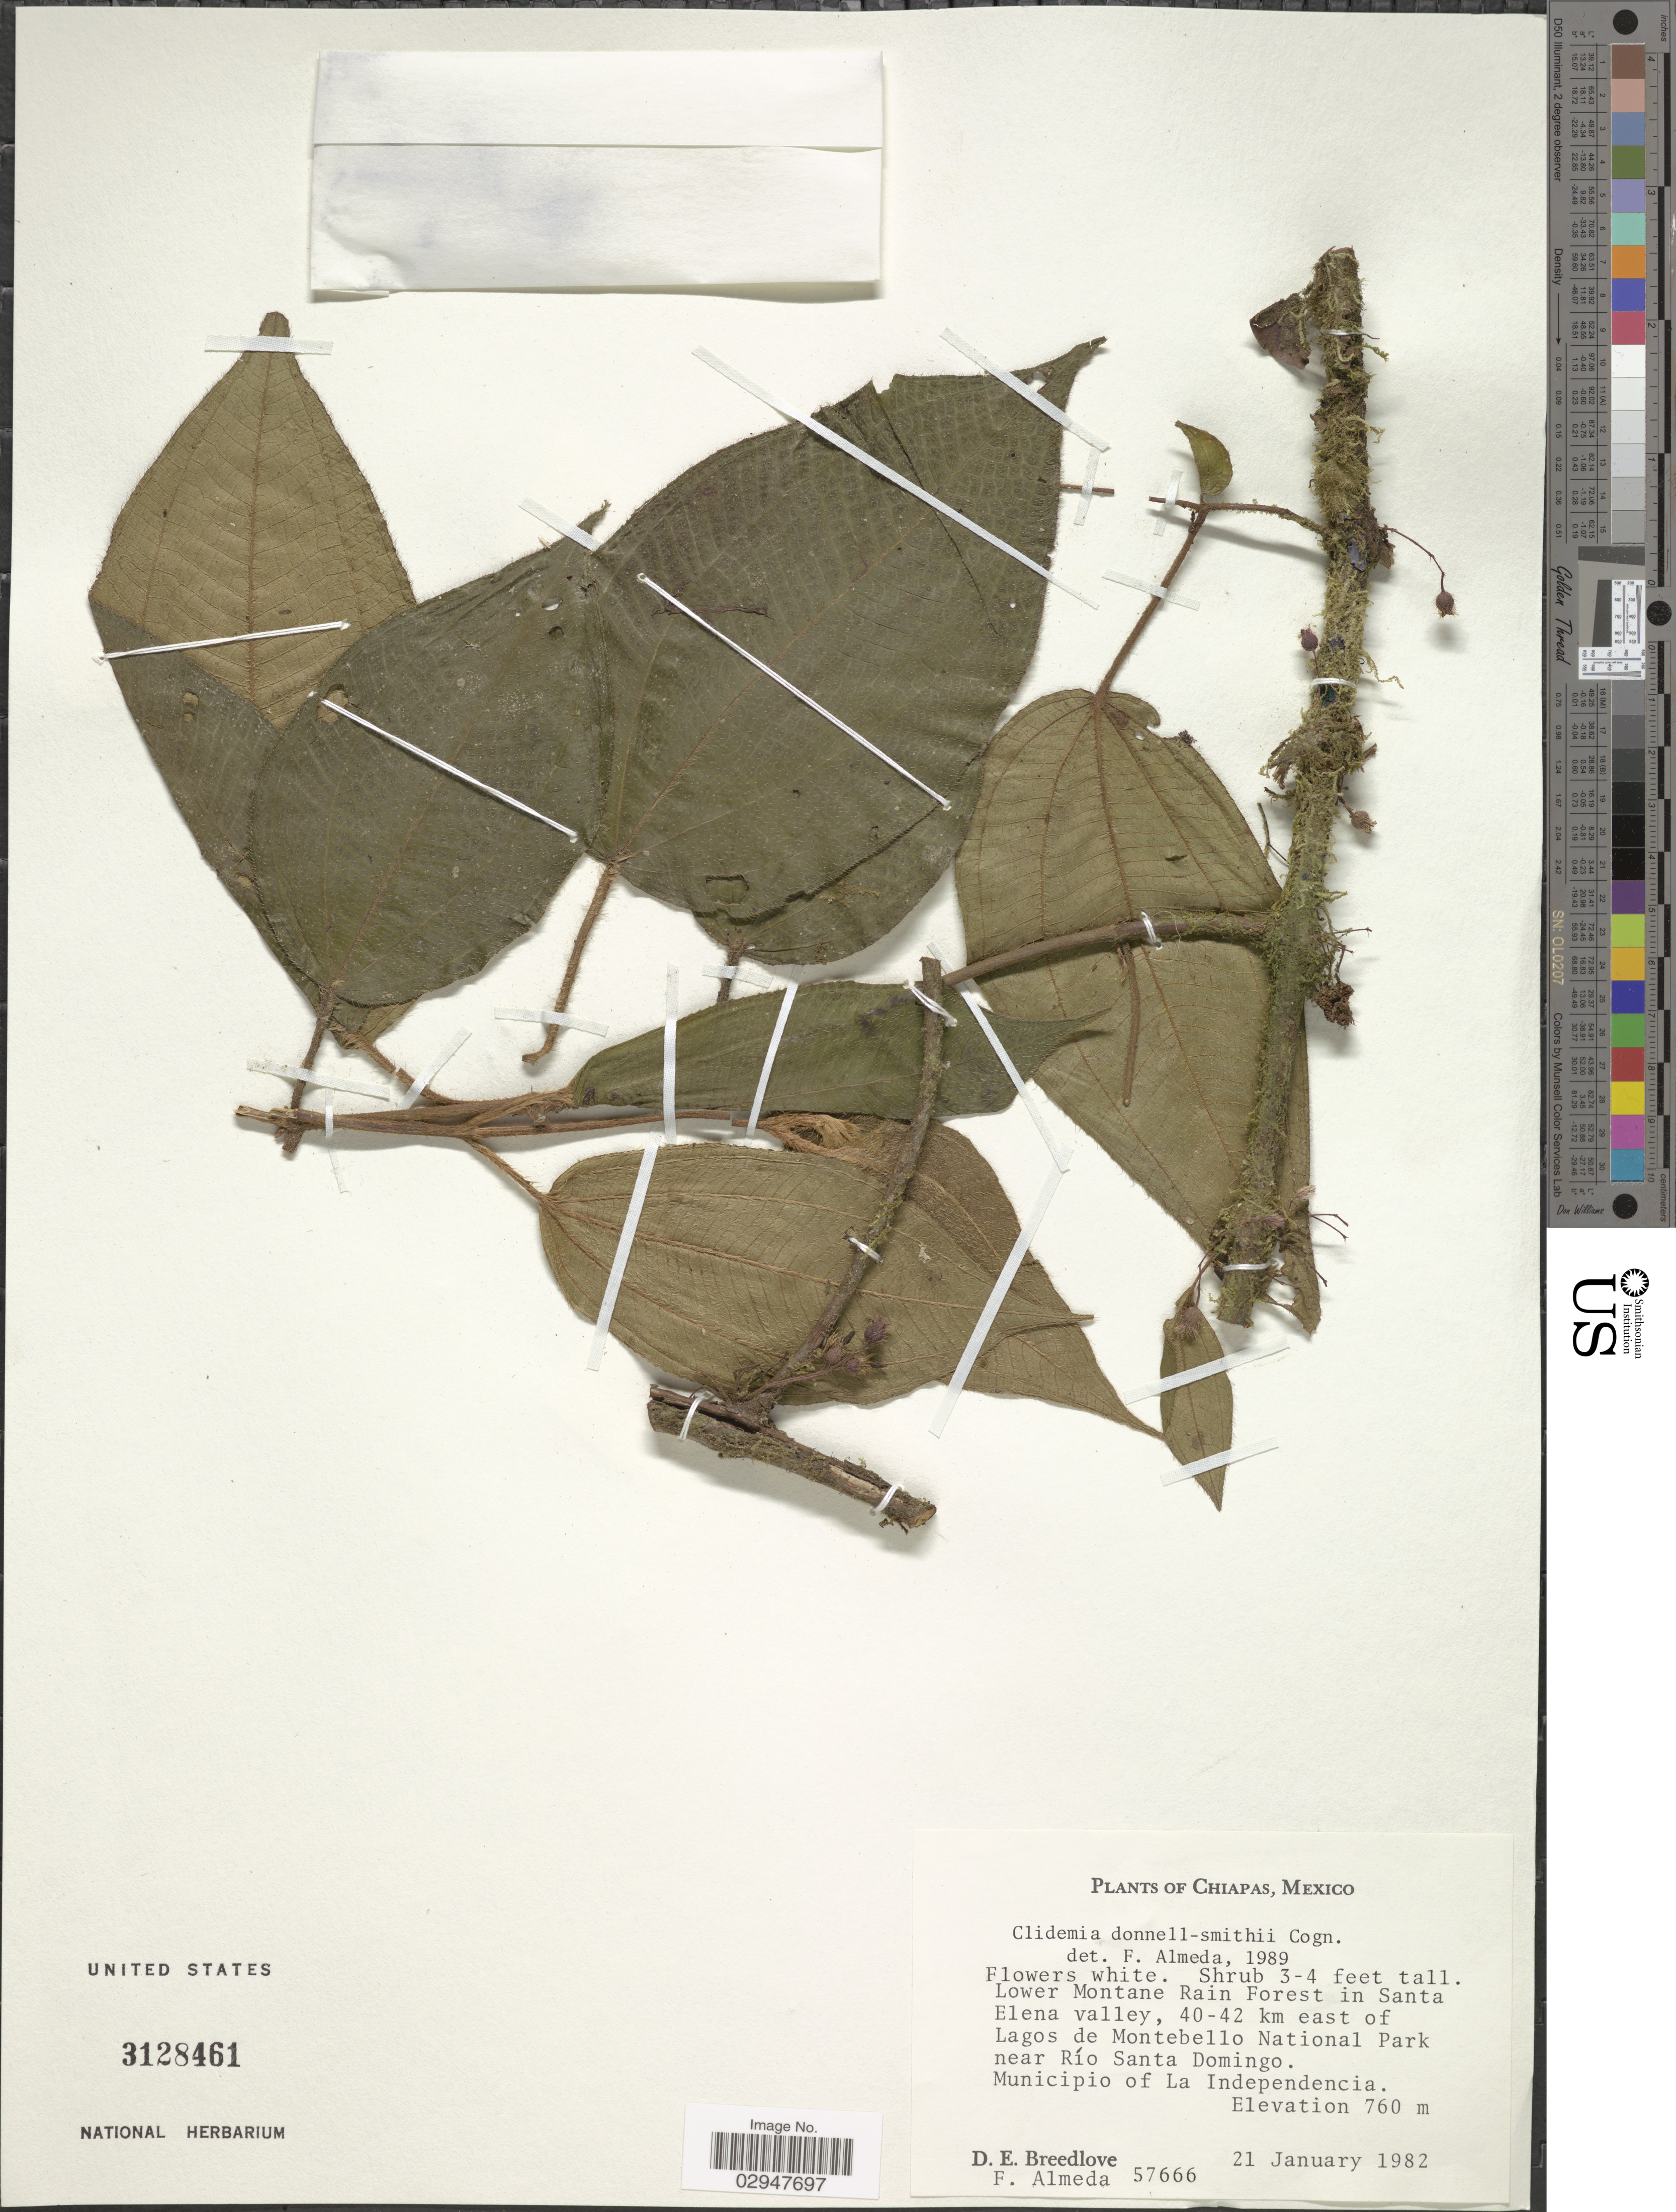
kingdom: Plantae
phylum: Tracheophyta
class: Magnoliopsida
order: Myrtales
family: Melastomataceae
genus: Clidemia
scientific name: Clidemia donnell-smithii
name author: Cogn. in Donn. Sm.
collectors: D. E. Breedlove & F. Almeda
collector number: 57666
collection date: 1982-01-21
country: Mexico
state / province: Chiapas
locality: Lower Montane Rain Forest in Santa Elena Valley, 40-42 km east of Lagos de Montebello National Park near Río Santo Domingo, Municipio de La Independencia.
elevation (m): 760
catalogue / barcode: US 3128461